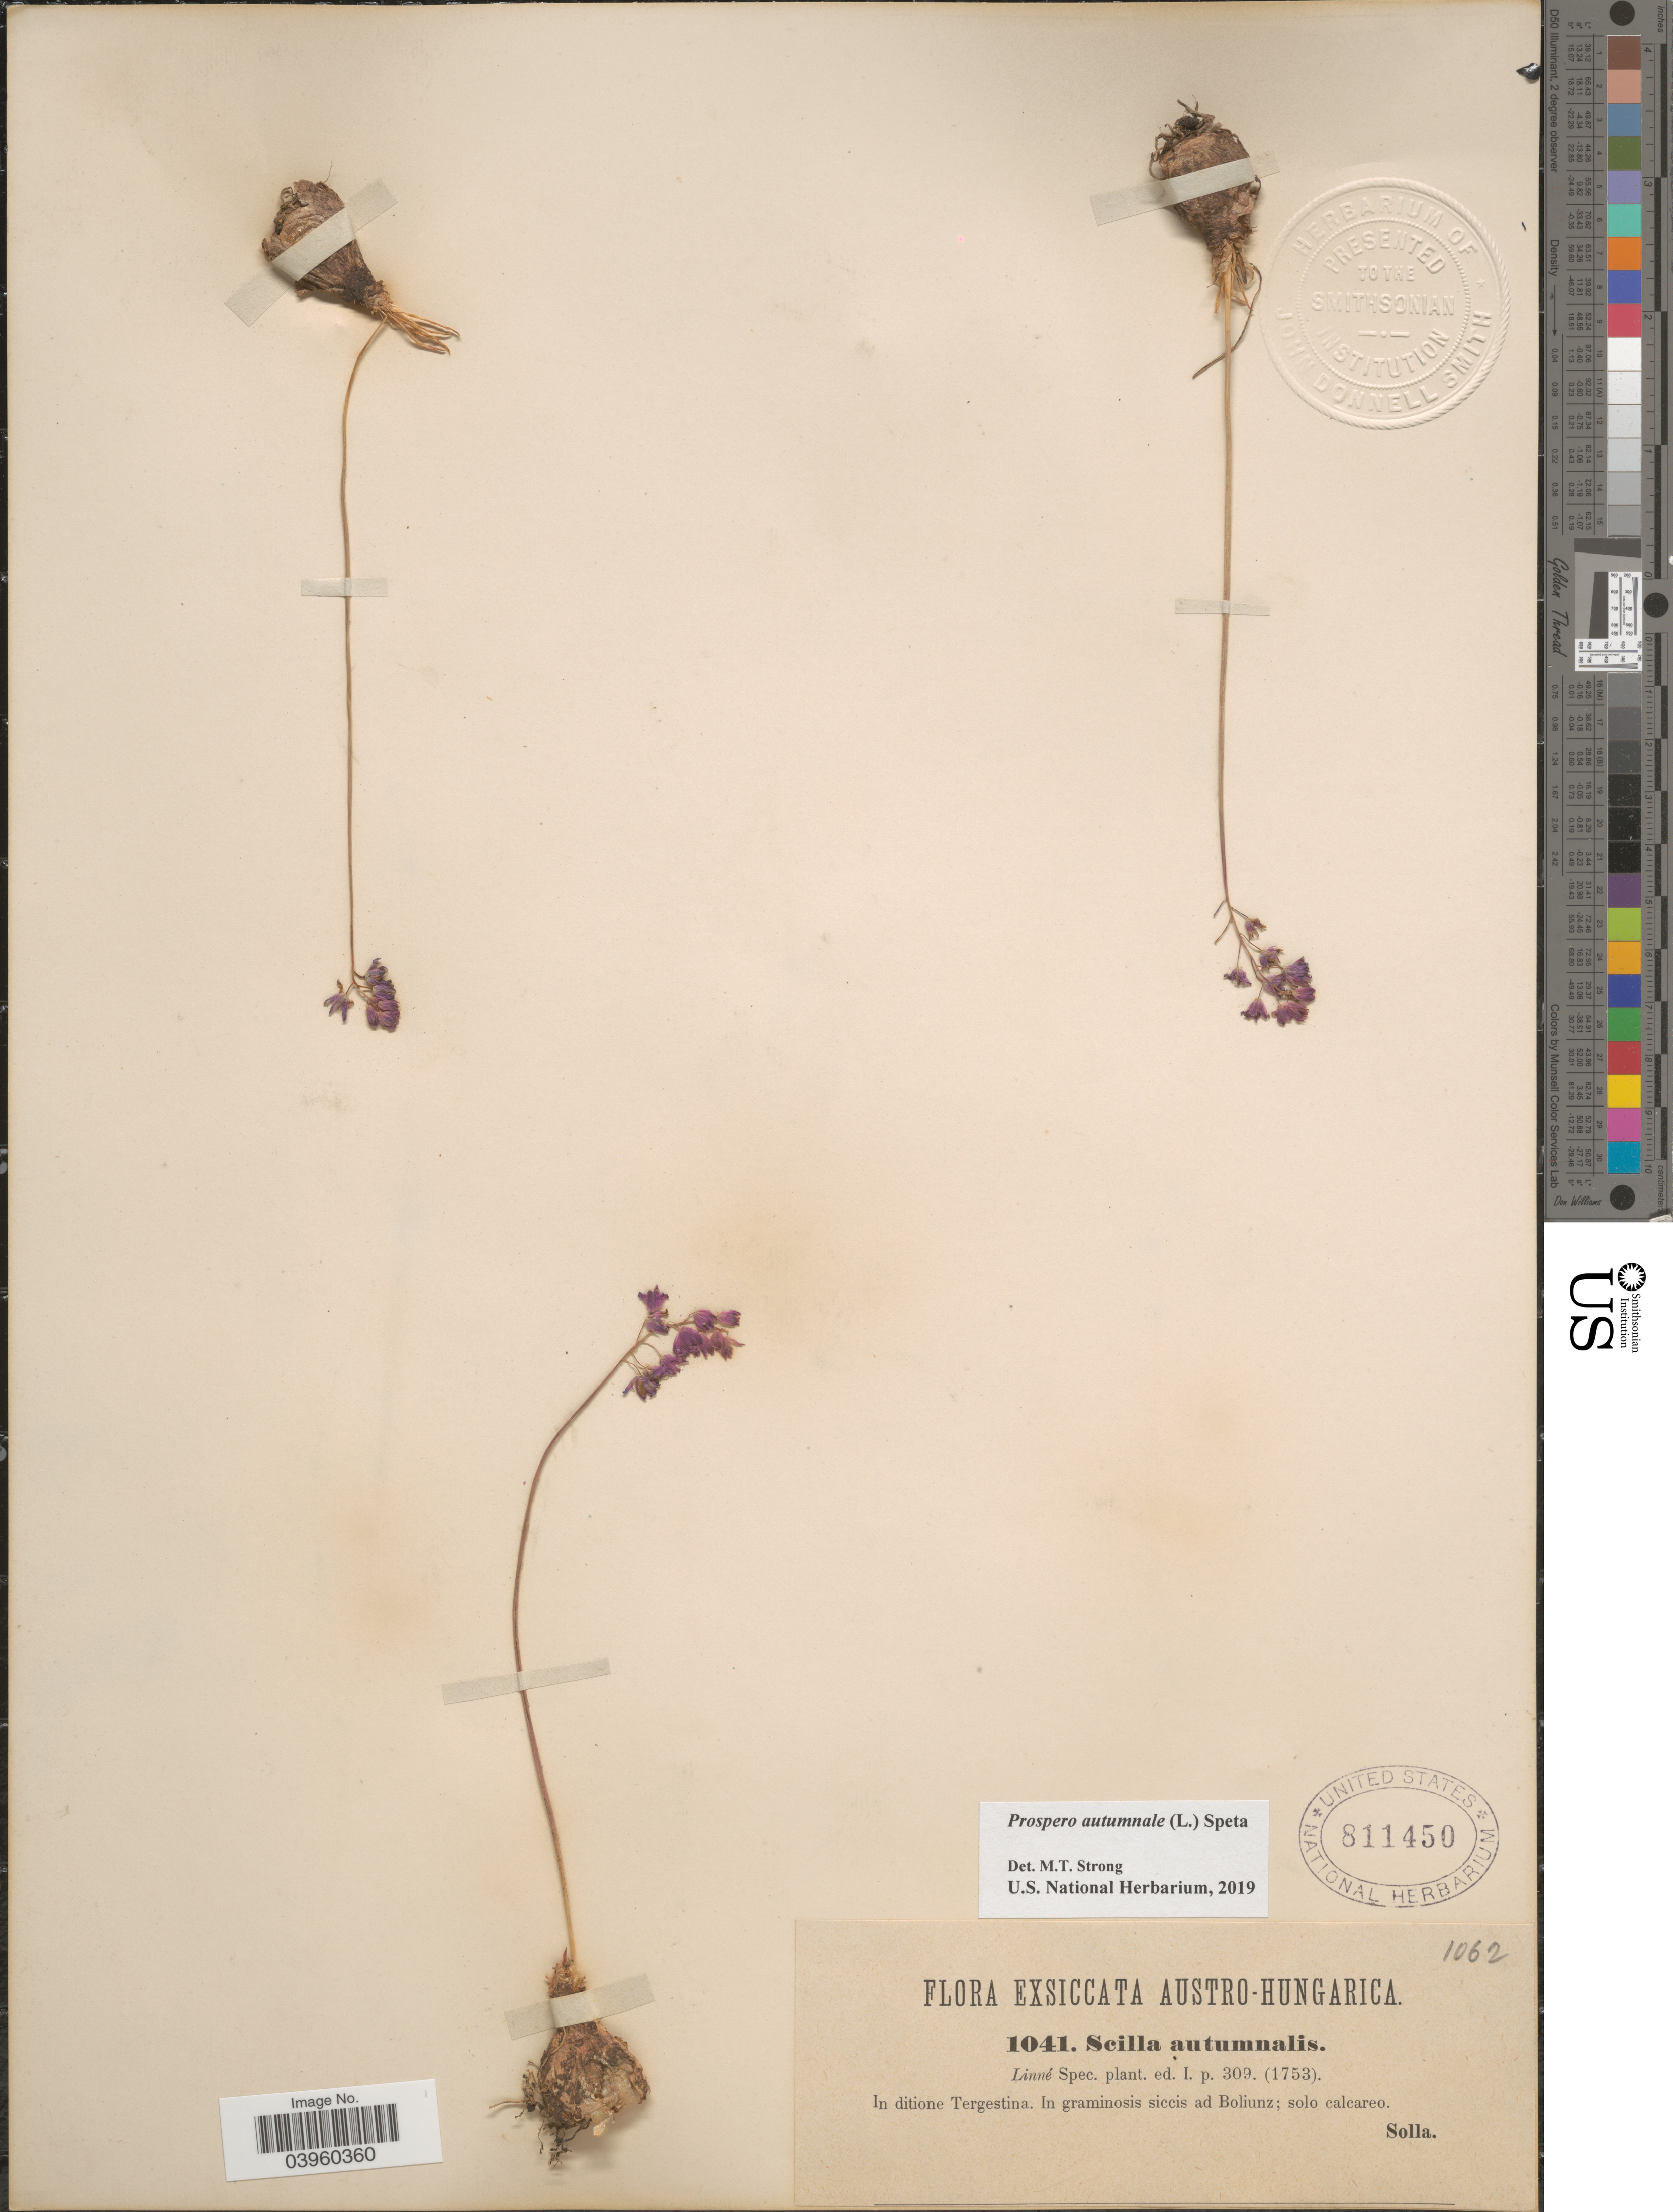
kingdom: Plantae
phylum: Tracheophyta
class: Liliopsida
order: Asparagales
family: Asparagaceae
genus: Prospero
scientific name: Prospero autumnale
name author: (L.) Speta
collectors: Solla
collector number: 1041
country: Italy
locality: Austro-Hungarica. In ditione Tergestina. In graminosis siccis ad Boliunz; solo calcareo.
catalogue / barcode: US 811450